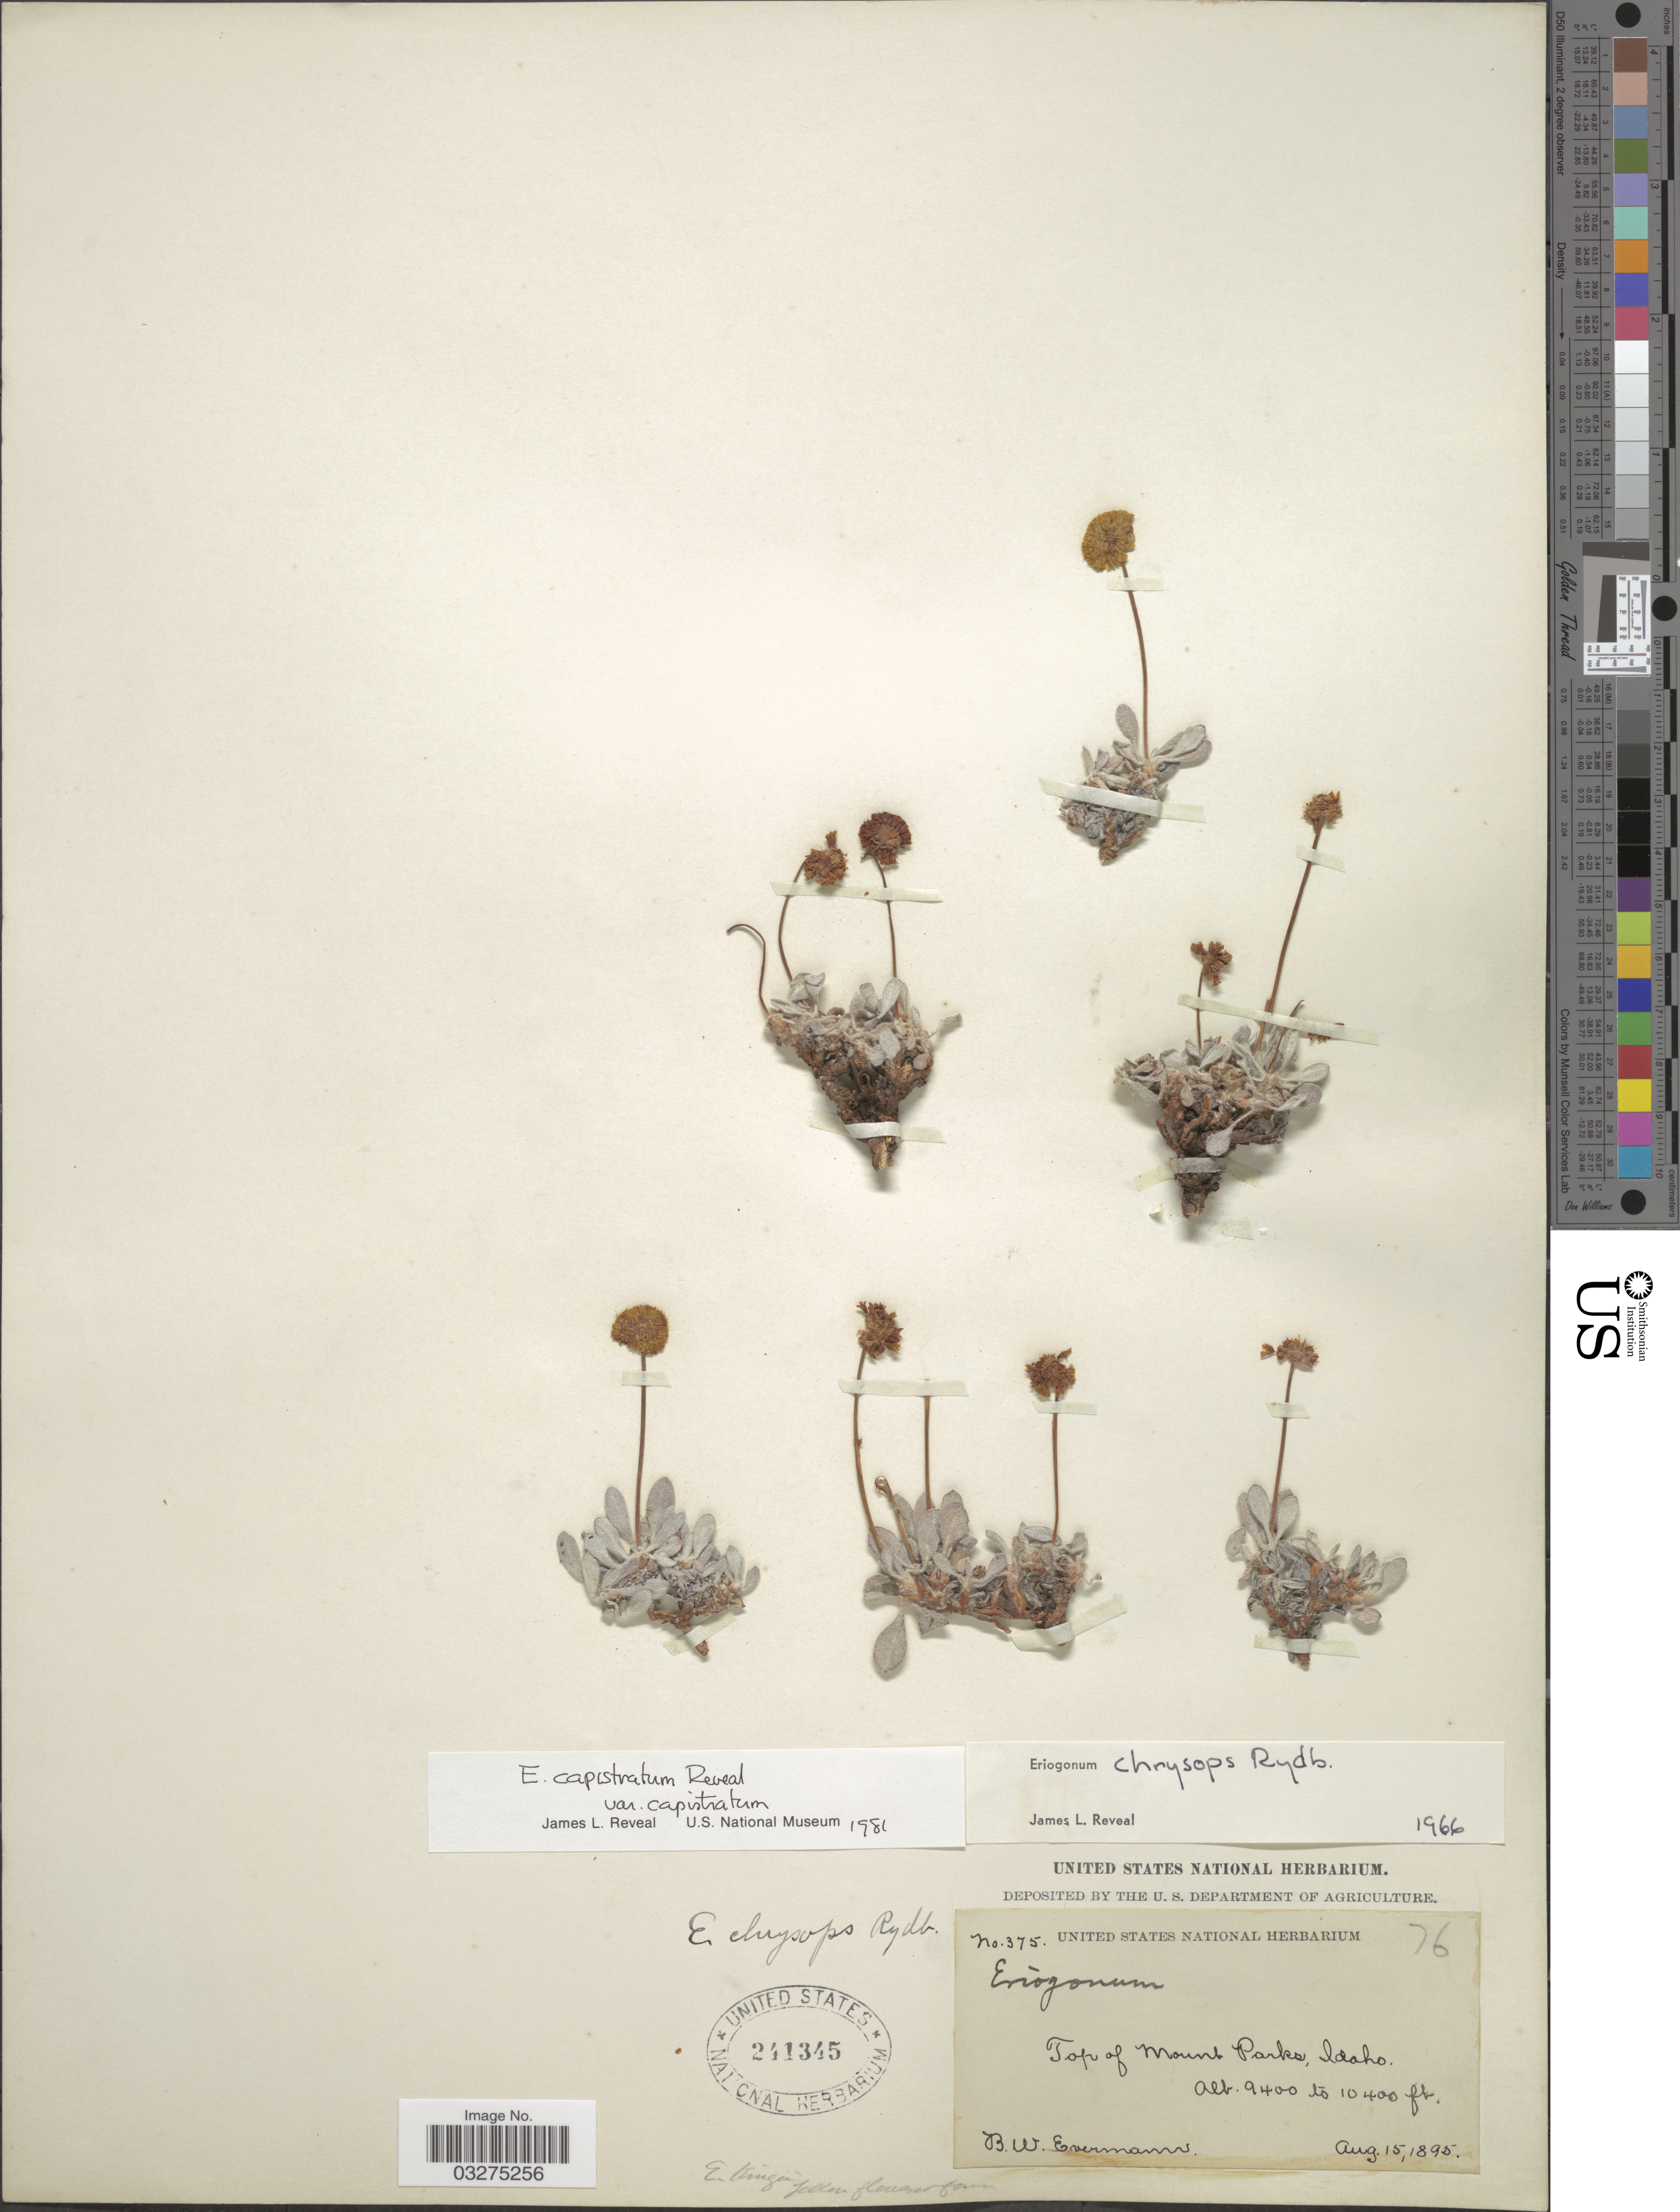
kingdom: Plantae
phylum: Tracheophyta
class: Magnoliopsida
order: Caryophyllales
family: Polygonaceae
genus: Eriogonum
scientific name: Eriogonum capistratum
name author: Reveal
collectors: B. W. Evermann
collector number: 375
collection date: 1895-08-15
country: United States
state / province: Idaho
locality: Top of Mount Parks.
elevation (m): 2865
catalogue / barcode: US 241345